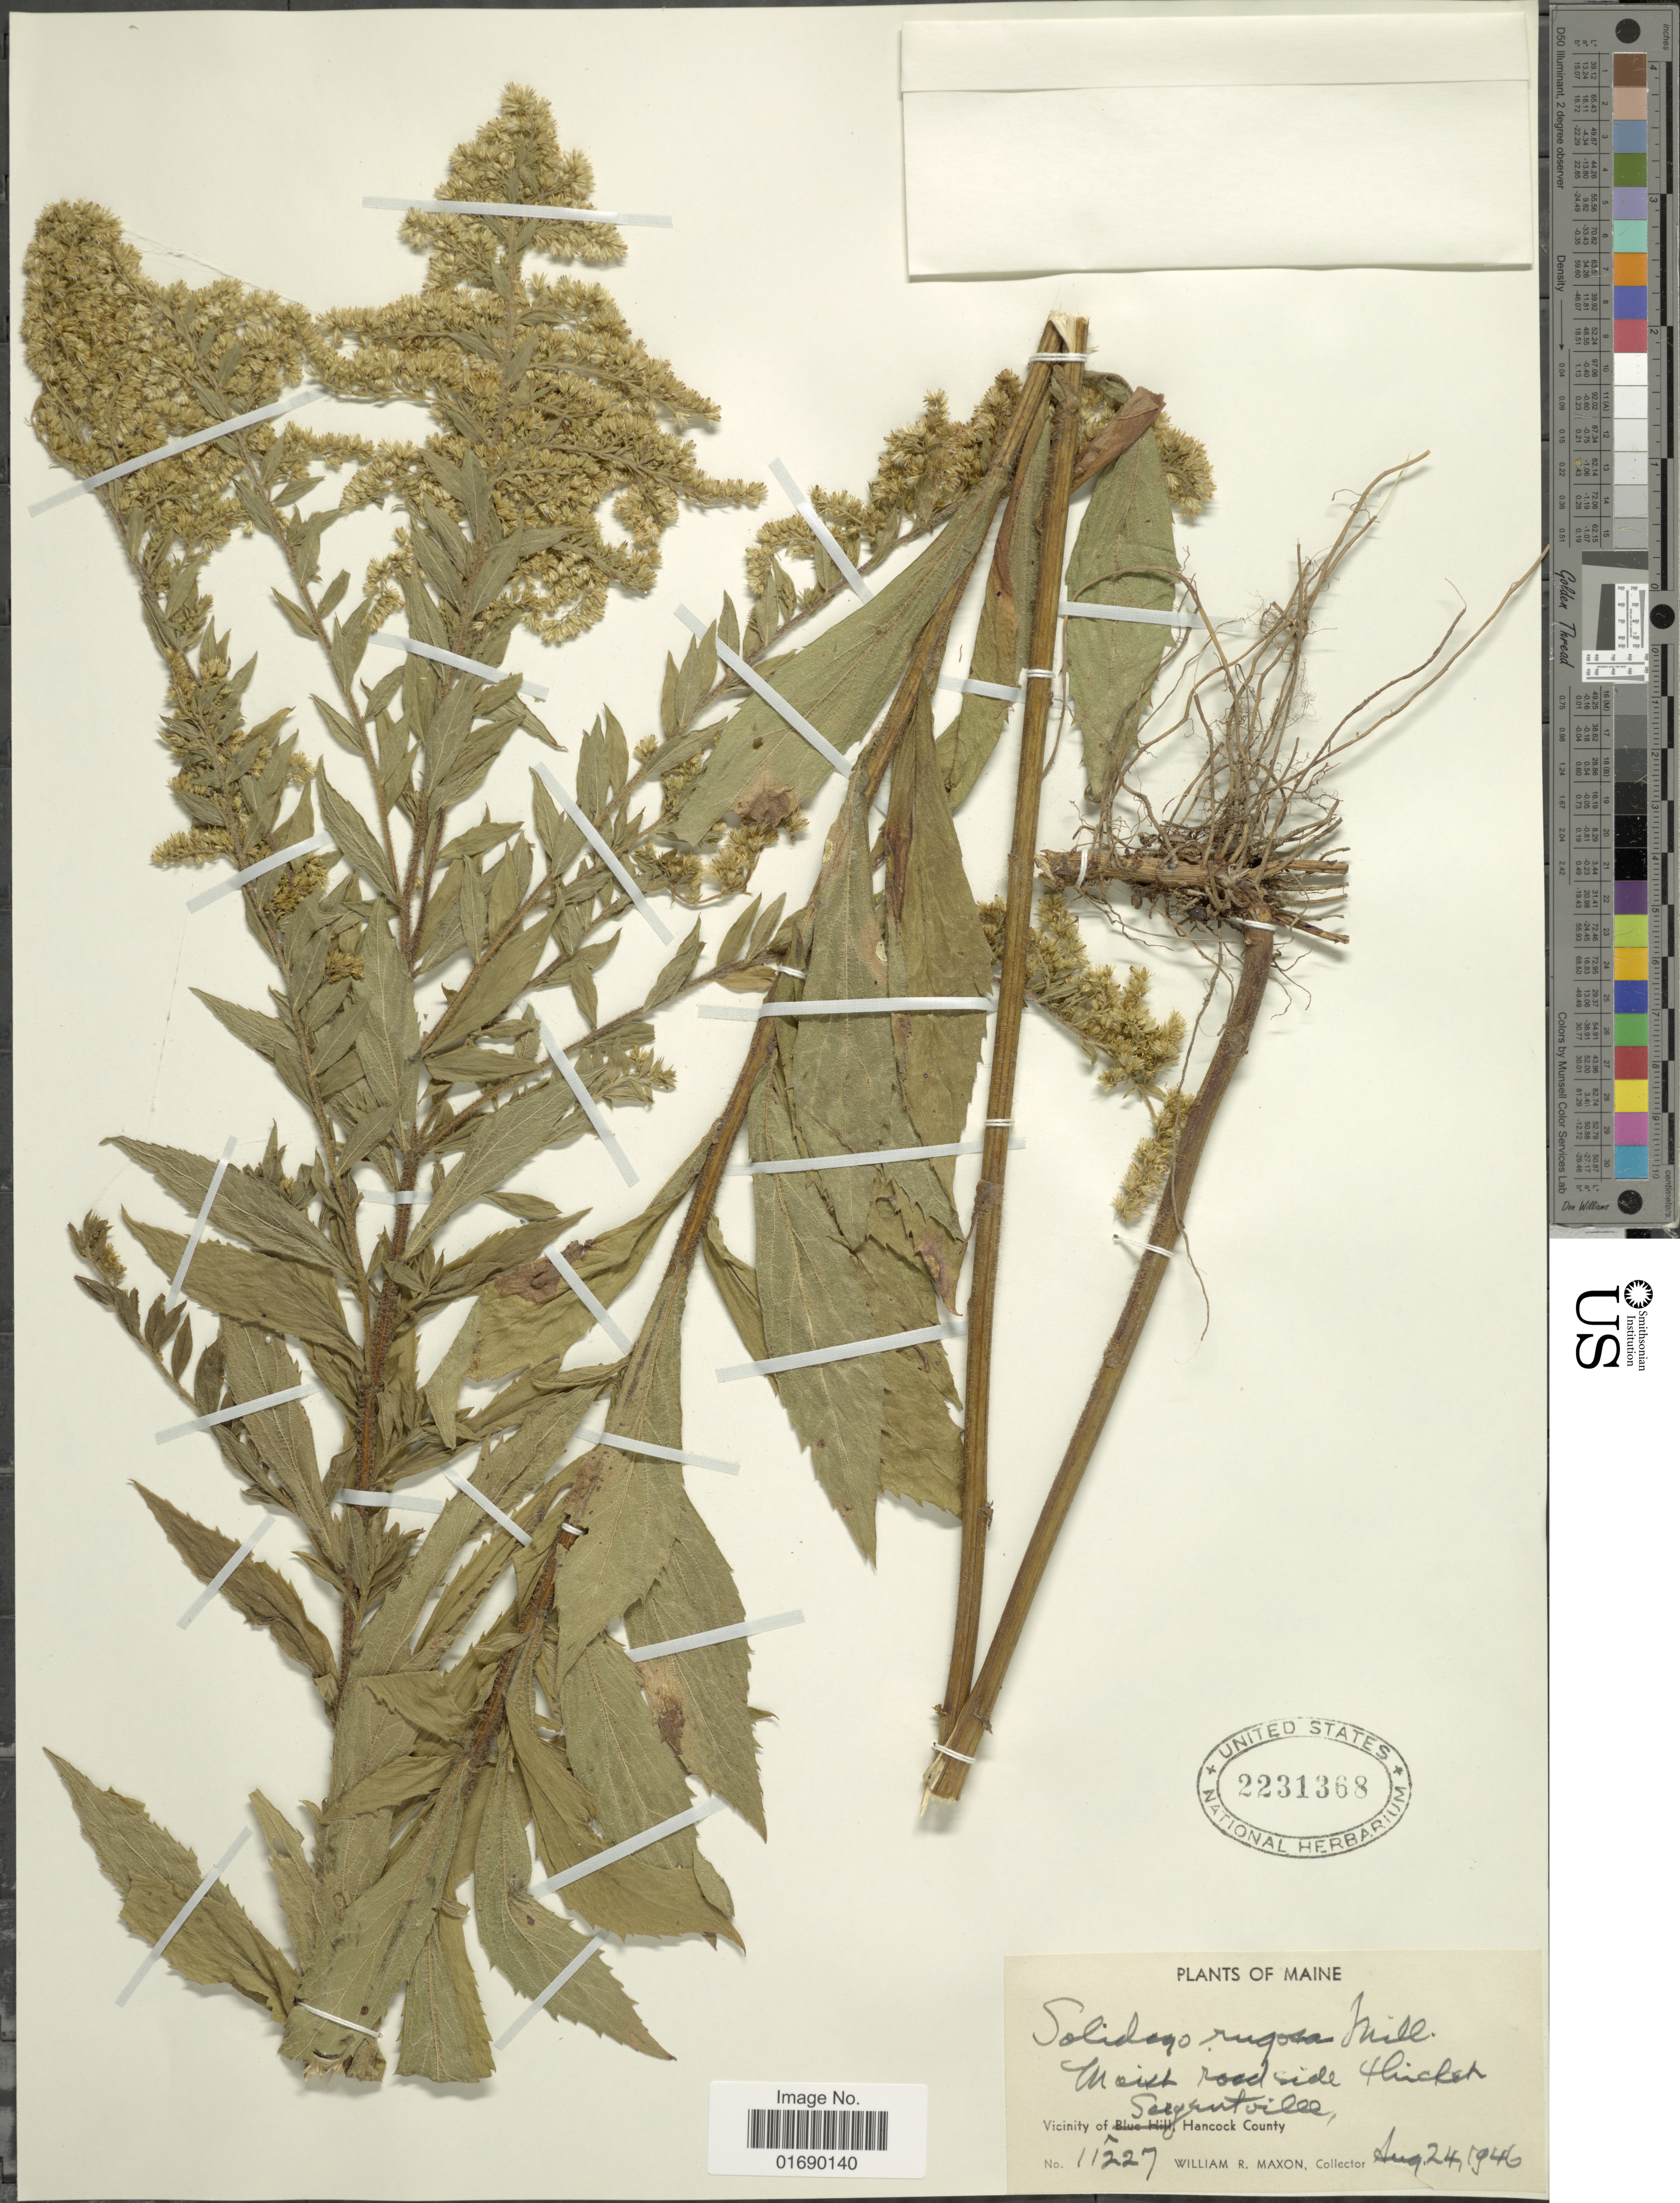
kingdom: Plantae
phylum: Tracheophyta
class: Magnoliopsida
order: Asterales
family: Asteraceae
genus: Solidago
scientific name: Solidago rugosa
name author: Mill.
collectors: W. R. Maxon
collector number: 11227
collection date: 1946-08-24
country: United States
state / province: Maine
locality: Moist road side thickets, Vicinity of Sargentville, Hancock County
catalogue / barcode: US 2231368